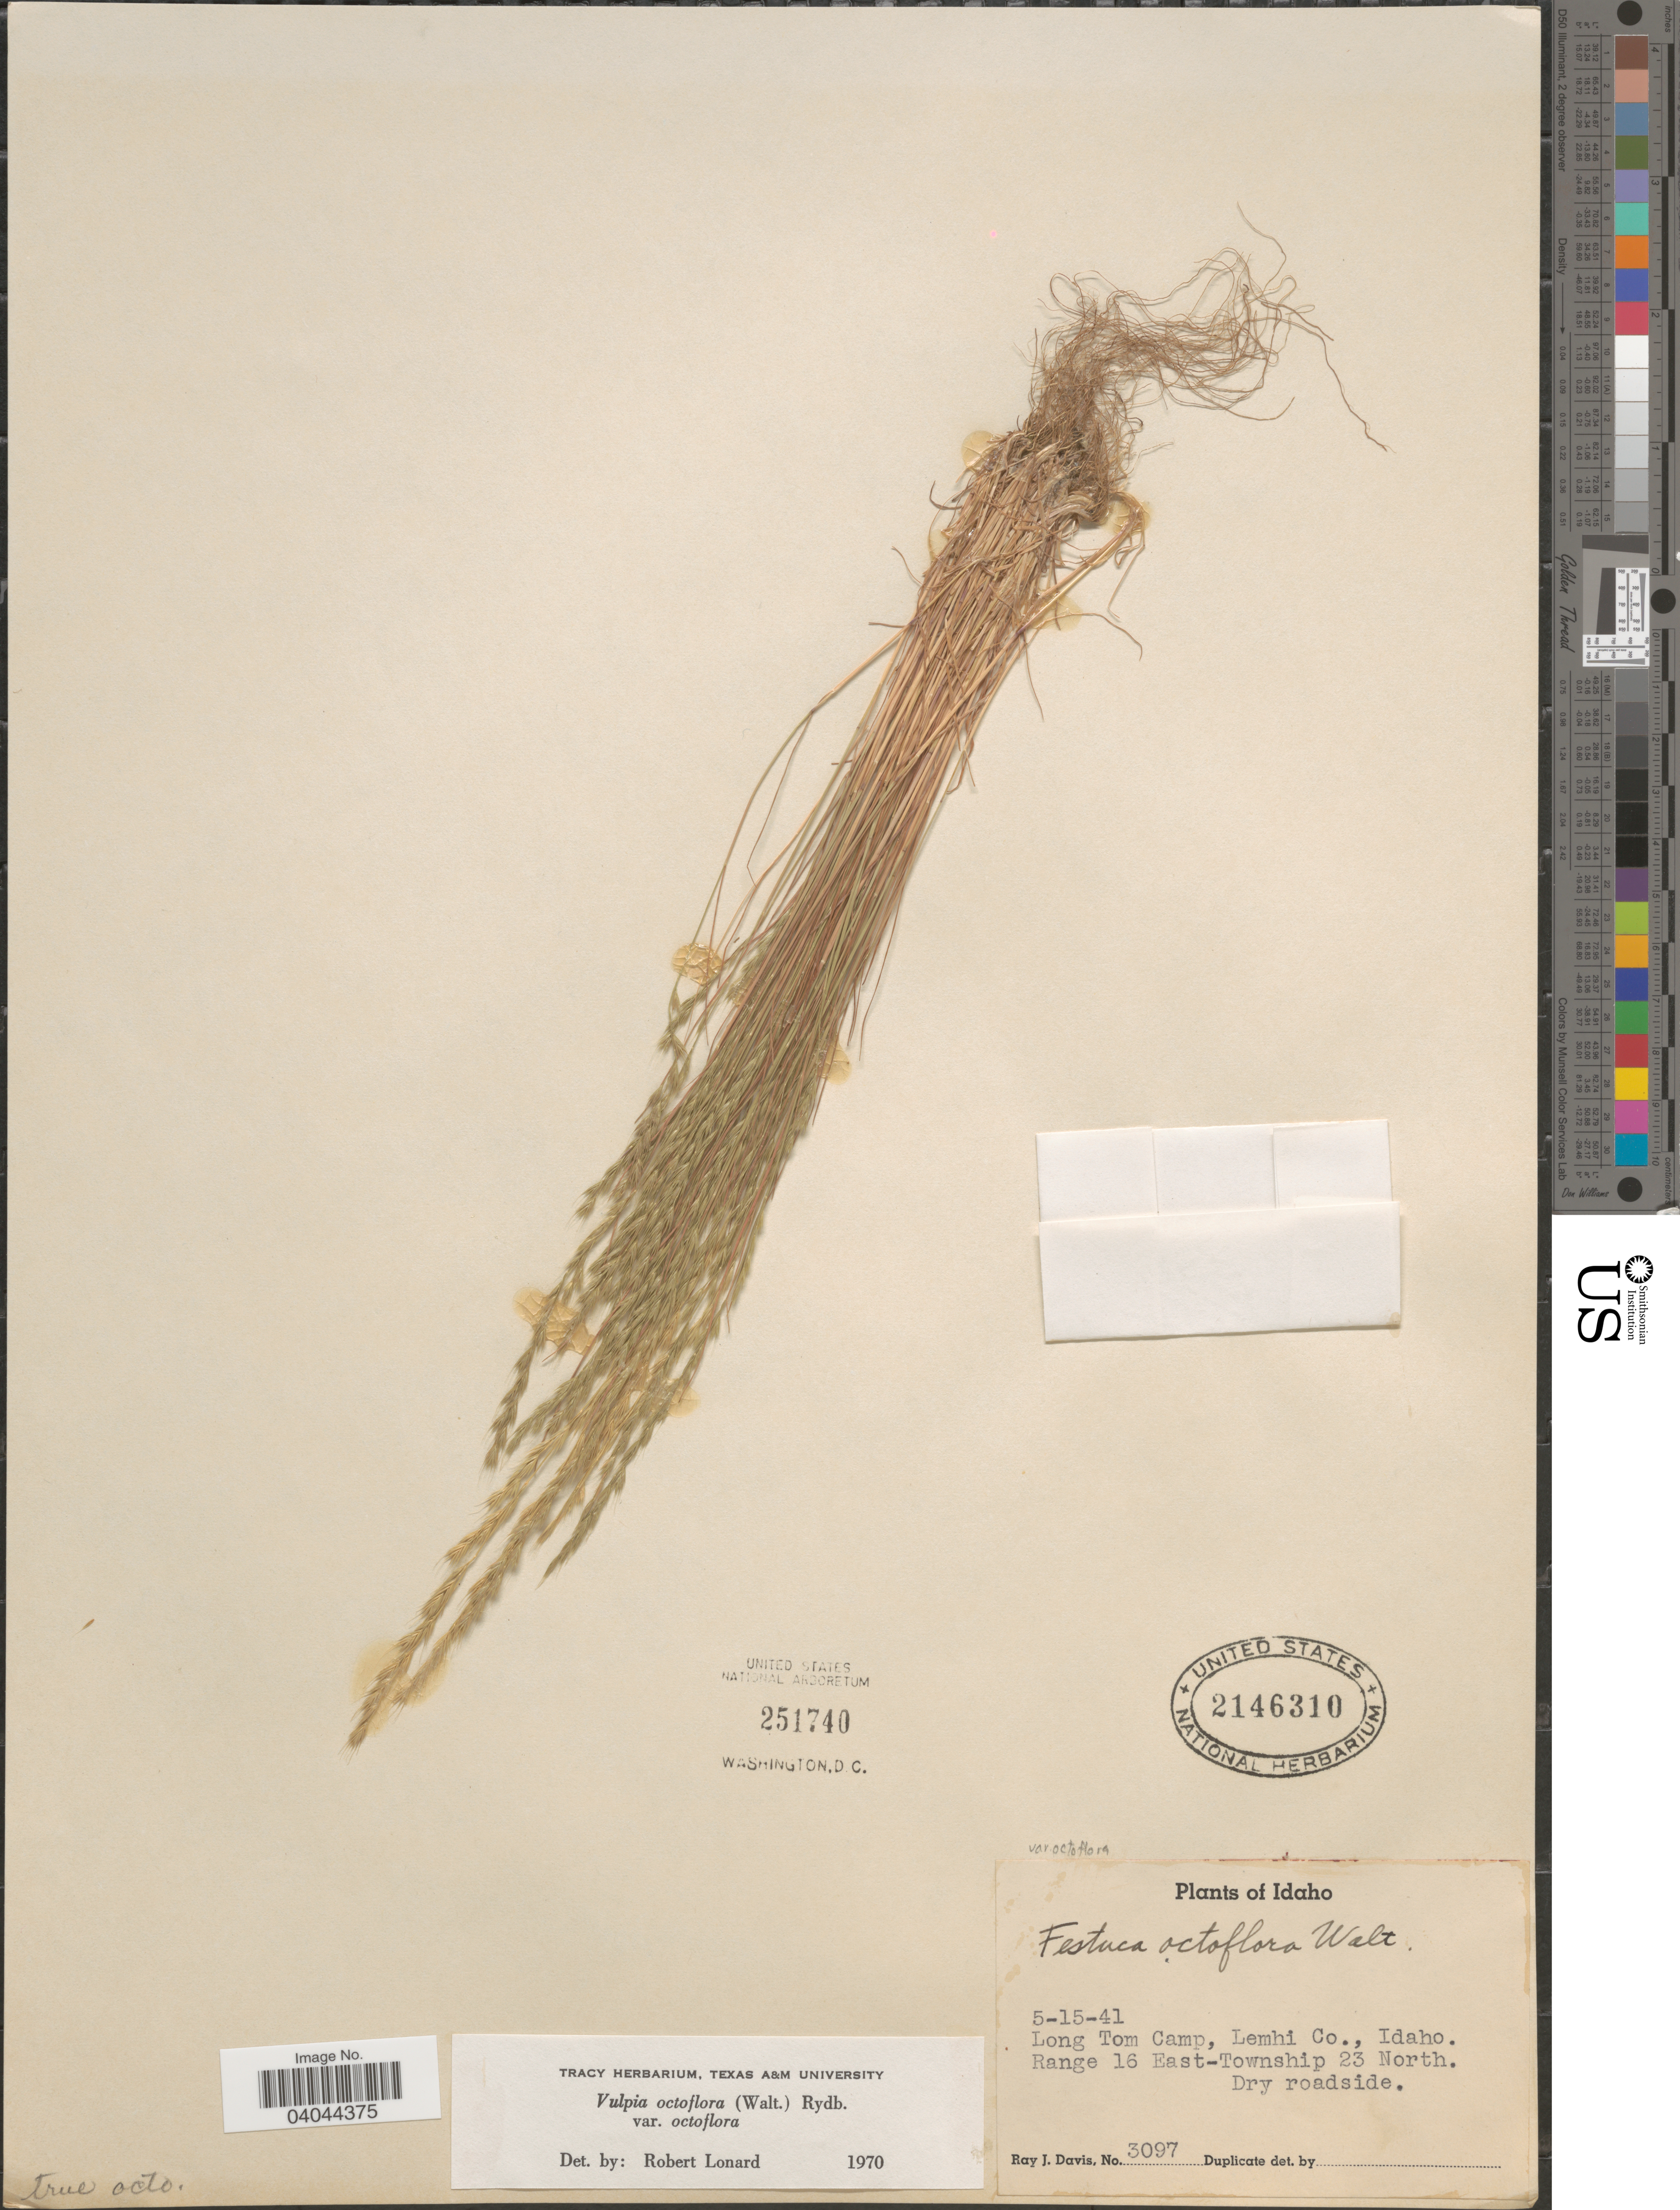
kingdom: Plantae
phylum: Tracheophyta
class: Liliopsida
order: Poales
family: Poaceae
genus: Festuca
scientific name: Festuca octoflora var. octoflora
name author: Walter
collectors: R. Davis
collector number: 3097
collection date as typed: Transcribed d/m/y: 15/5/41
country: United States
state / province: Idaho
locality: Long Tom Camp, Lemhi Co. Range 16 East-Township 23 North. Dry roadside.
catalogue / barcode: US 2146310